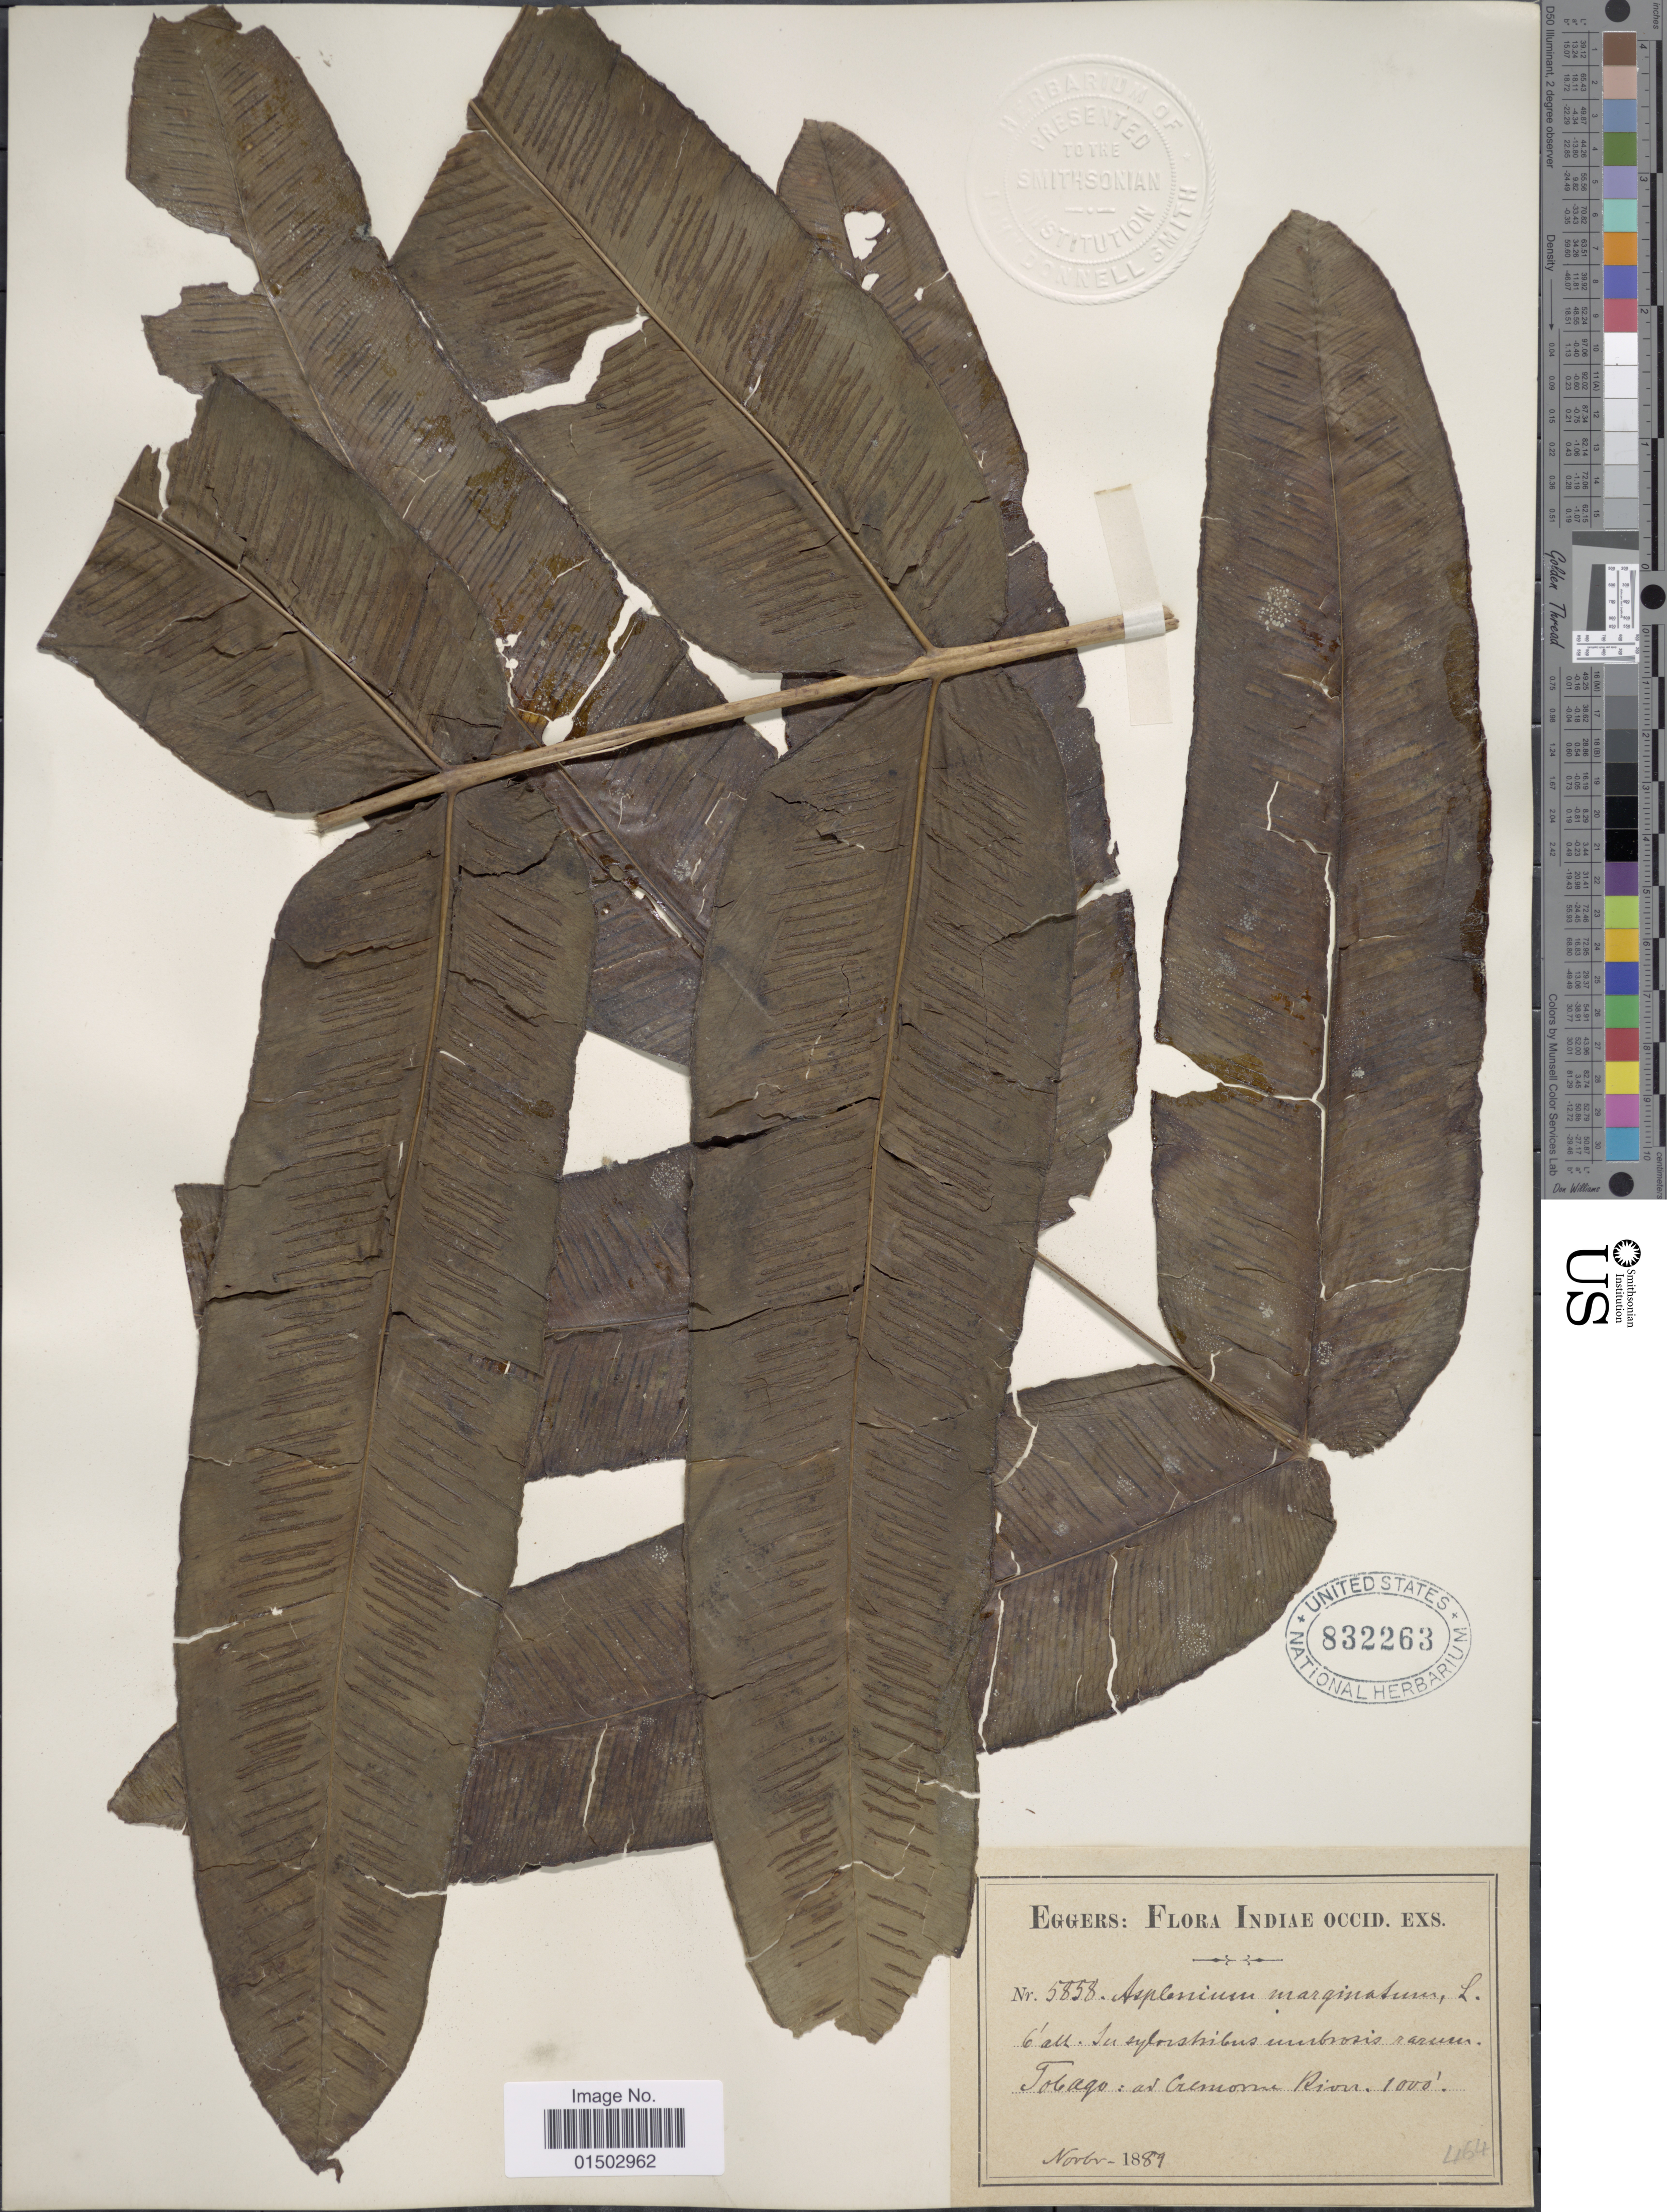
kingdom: Plantae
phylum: Tracheophyta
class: Polypodiopsida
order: Polypodiales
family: Hemidictyaceae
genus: Hemidictyum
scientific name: Hemidictyum marginatum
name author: (L.) C. Presl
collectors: -. Eggers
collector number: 5858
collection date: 1889-11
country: Trinidad and Tobago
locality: Tobago. ad Cremorne River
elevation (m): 305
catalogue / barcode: US 832263